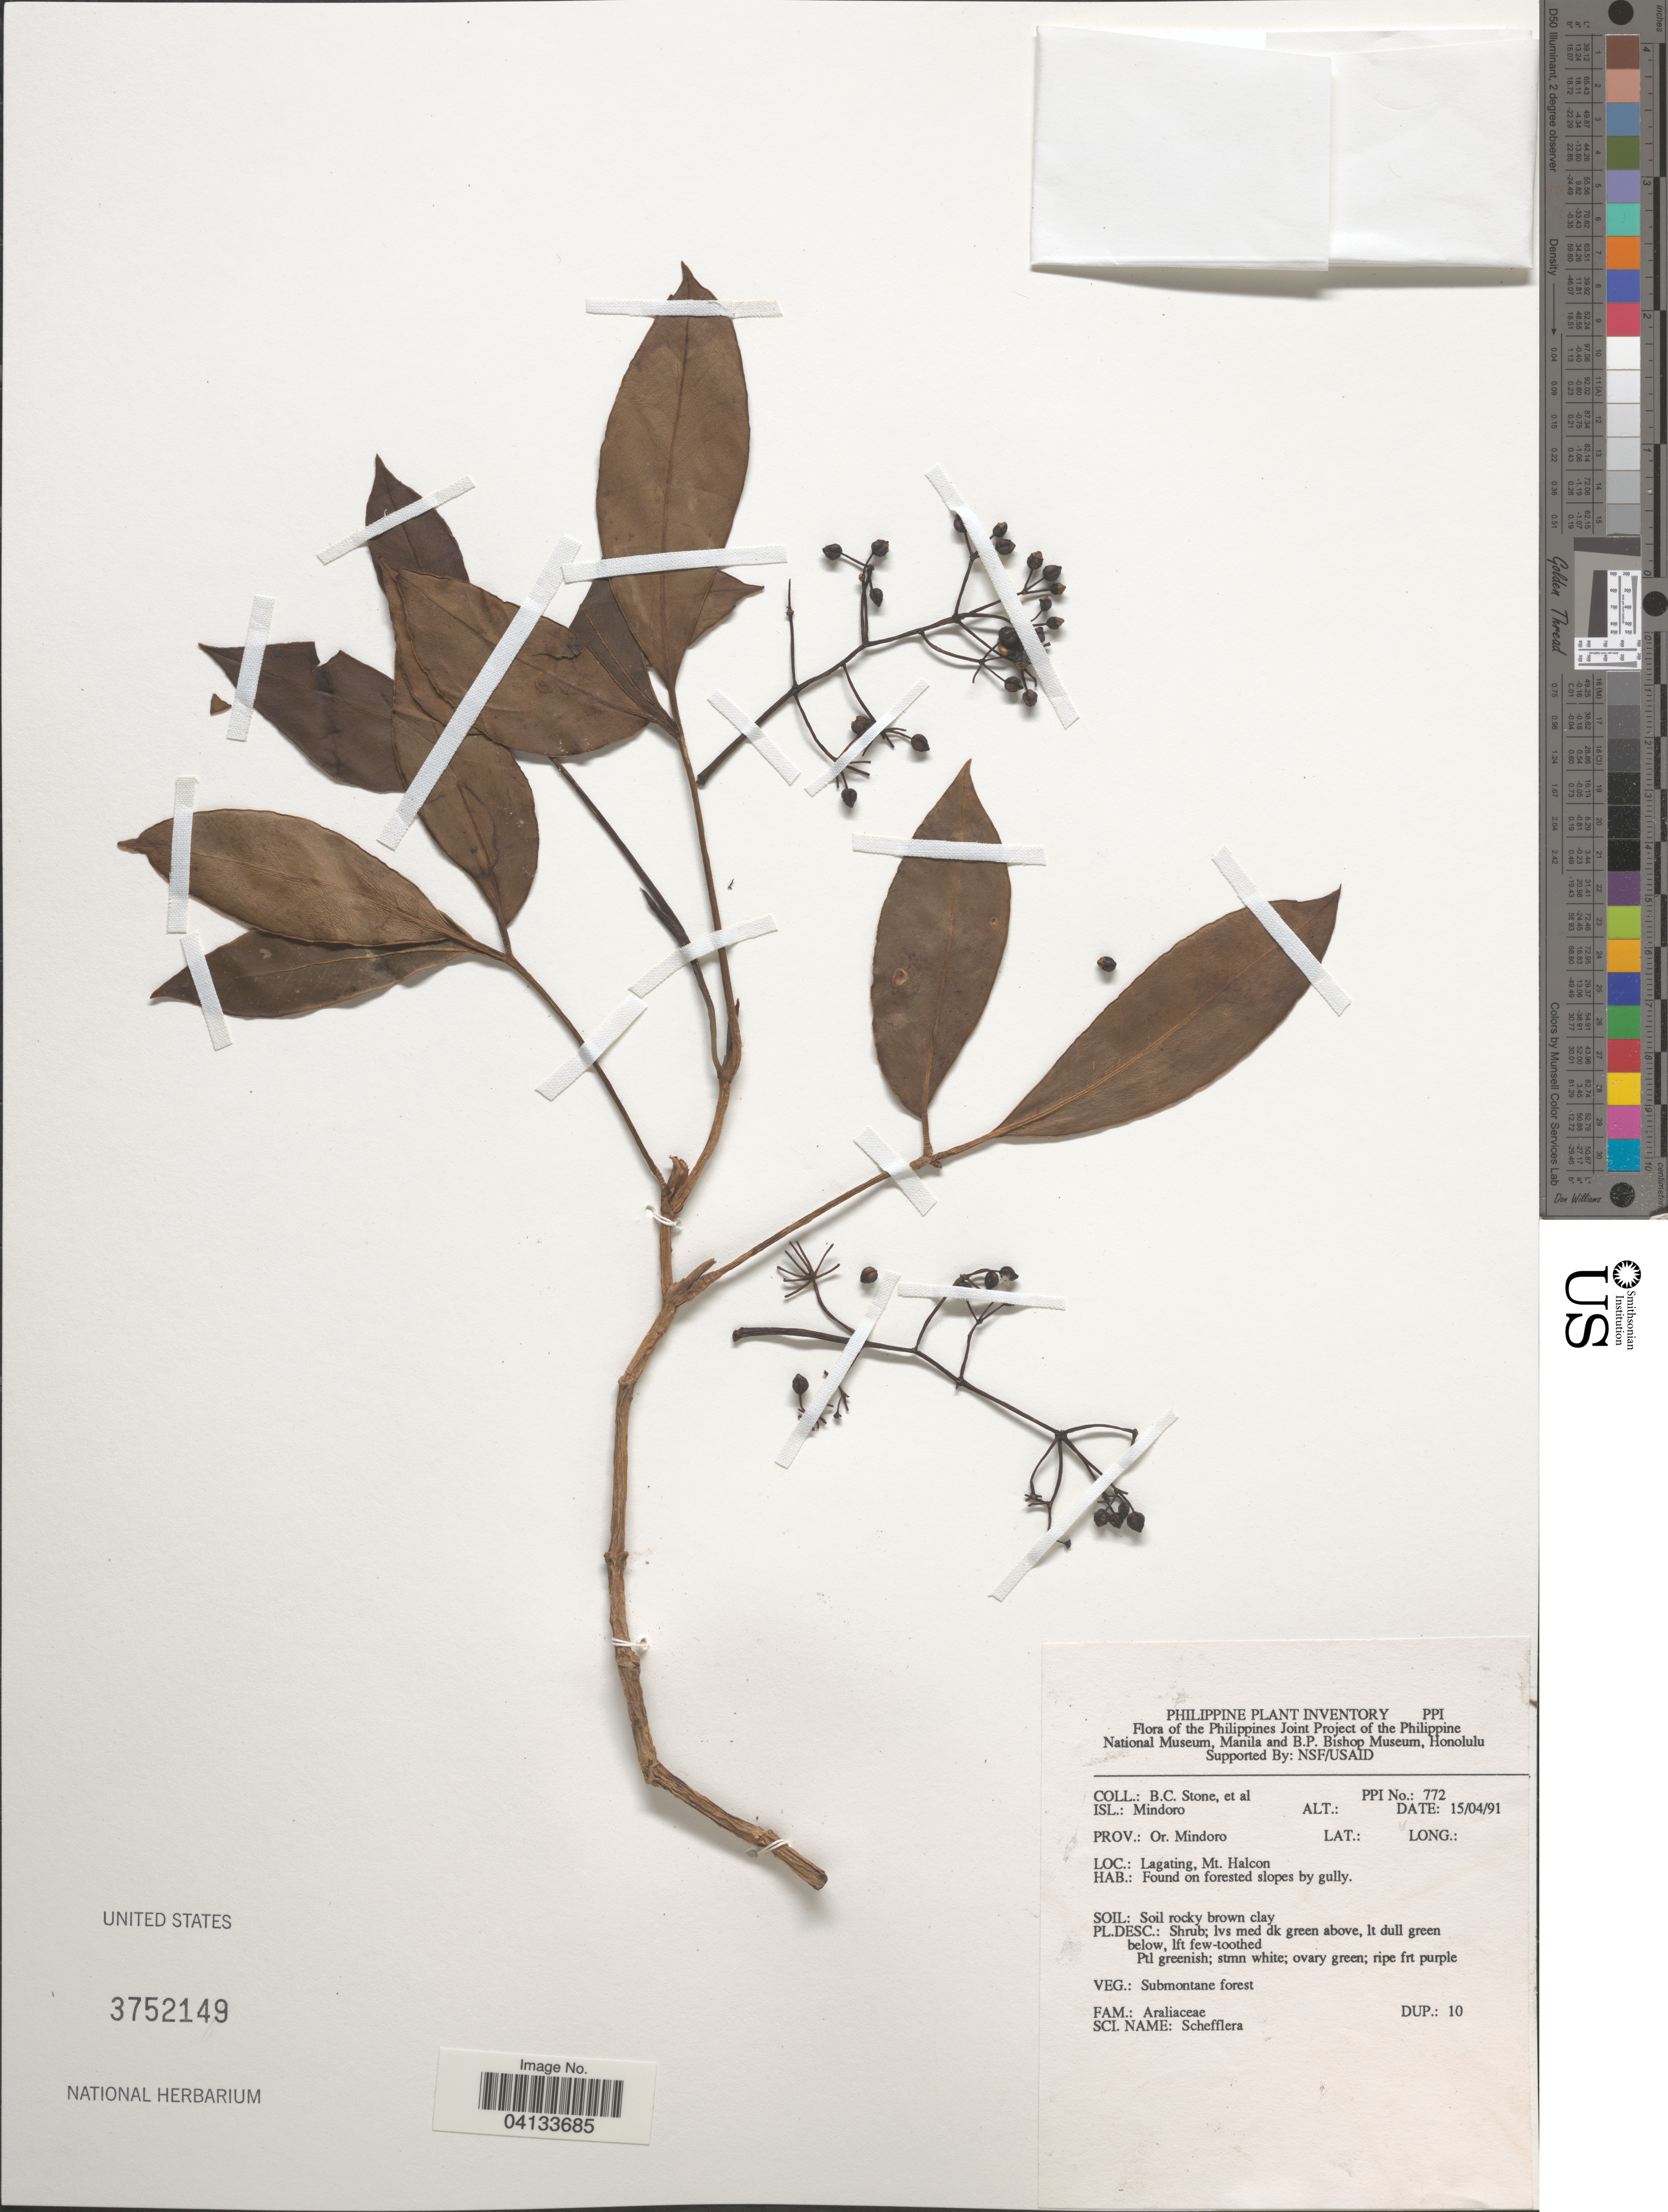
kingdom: Plantae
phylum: Tracheophyta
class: Magnoliopsida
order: Apiales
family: Araliaceae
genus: Schefflera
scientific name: Schefflera sp.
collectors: B. C. Stone & et al.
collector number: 772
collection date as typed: Transcribed d/m/y: 15/4/91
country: Philippines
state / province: Mimaropa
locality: Isl.: Mindoro. Prov.: Or. Mindoro. Lagating, Mt. Halcon.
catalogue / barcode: US 3752149